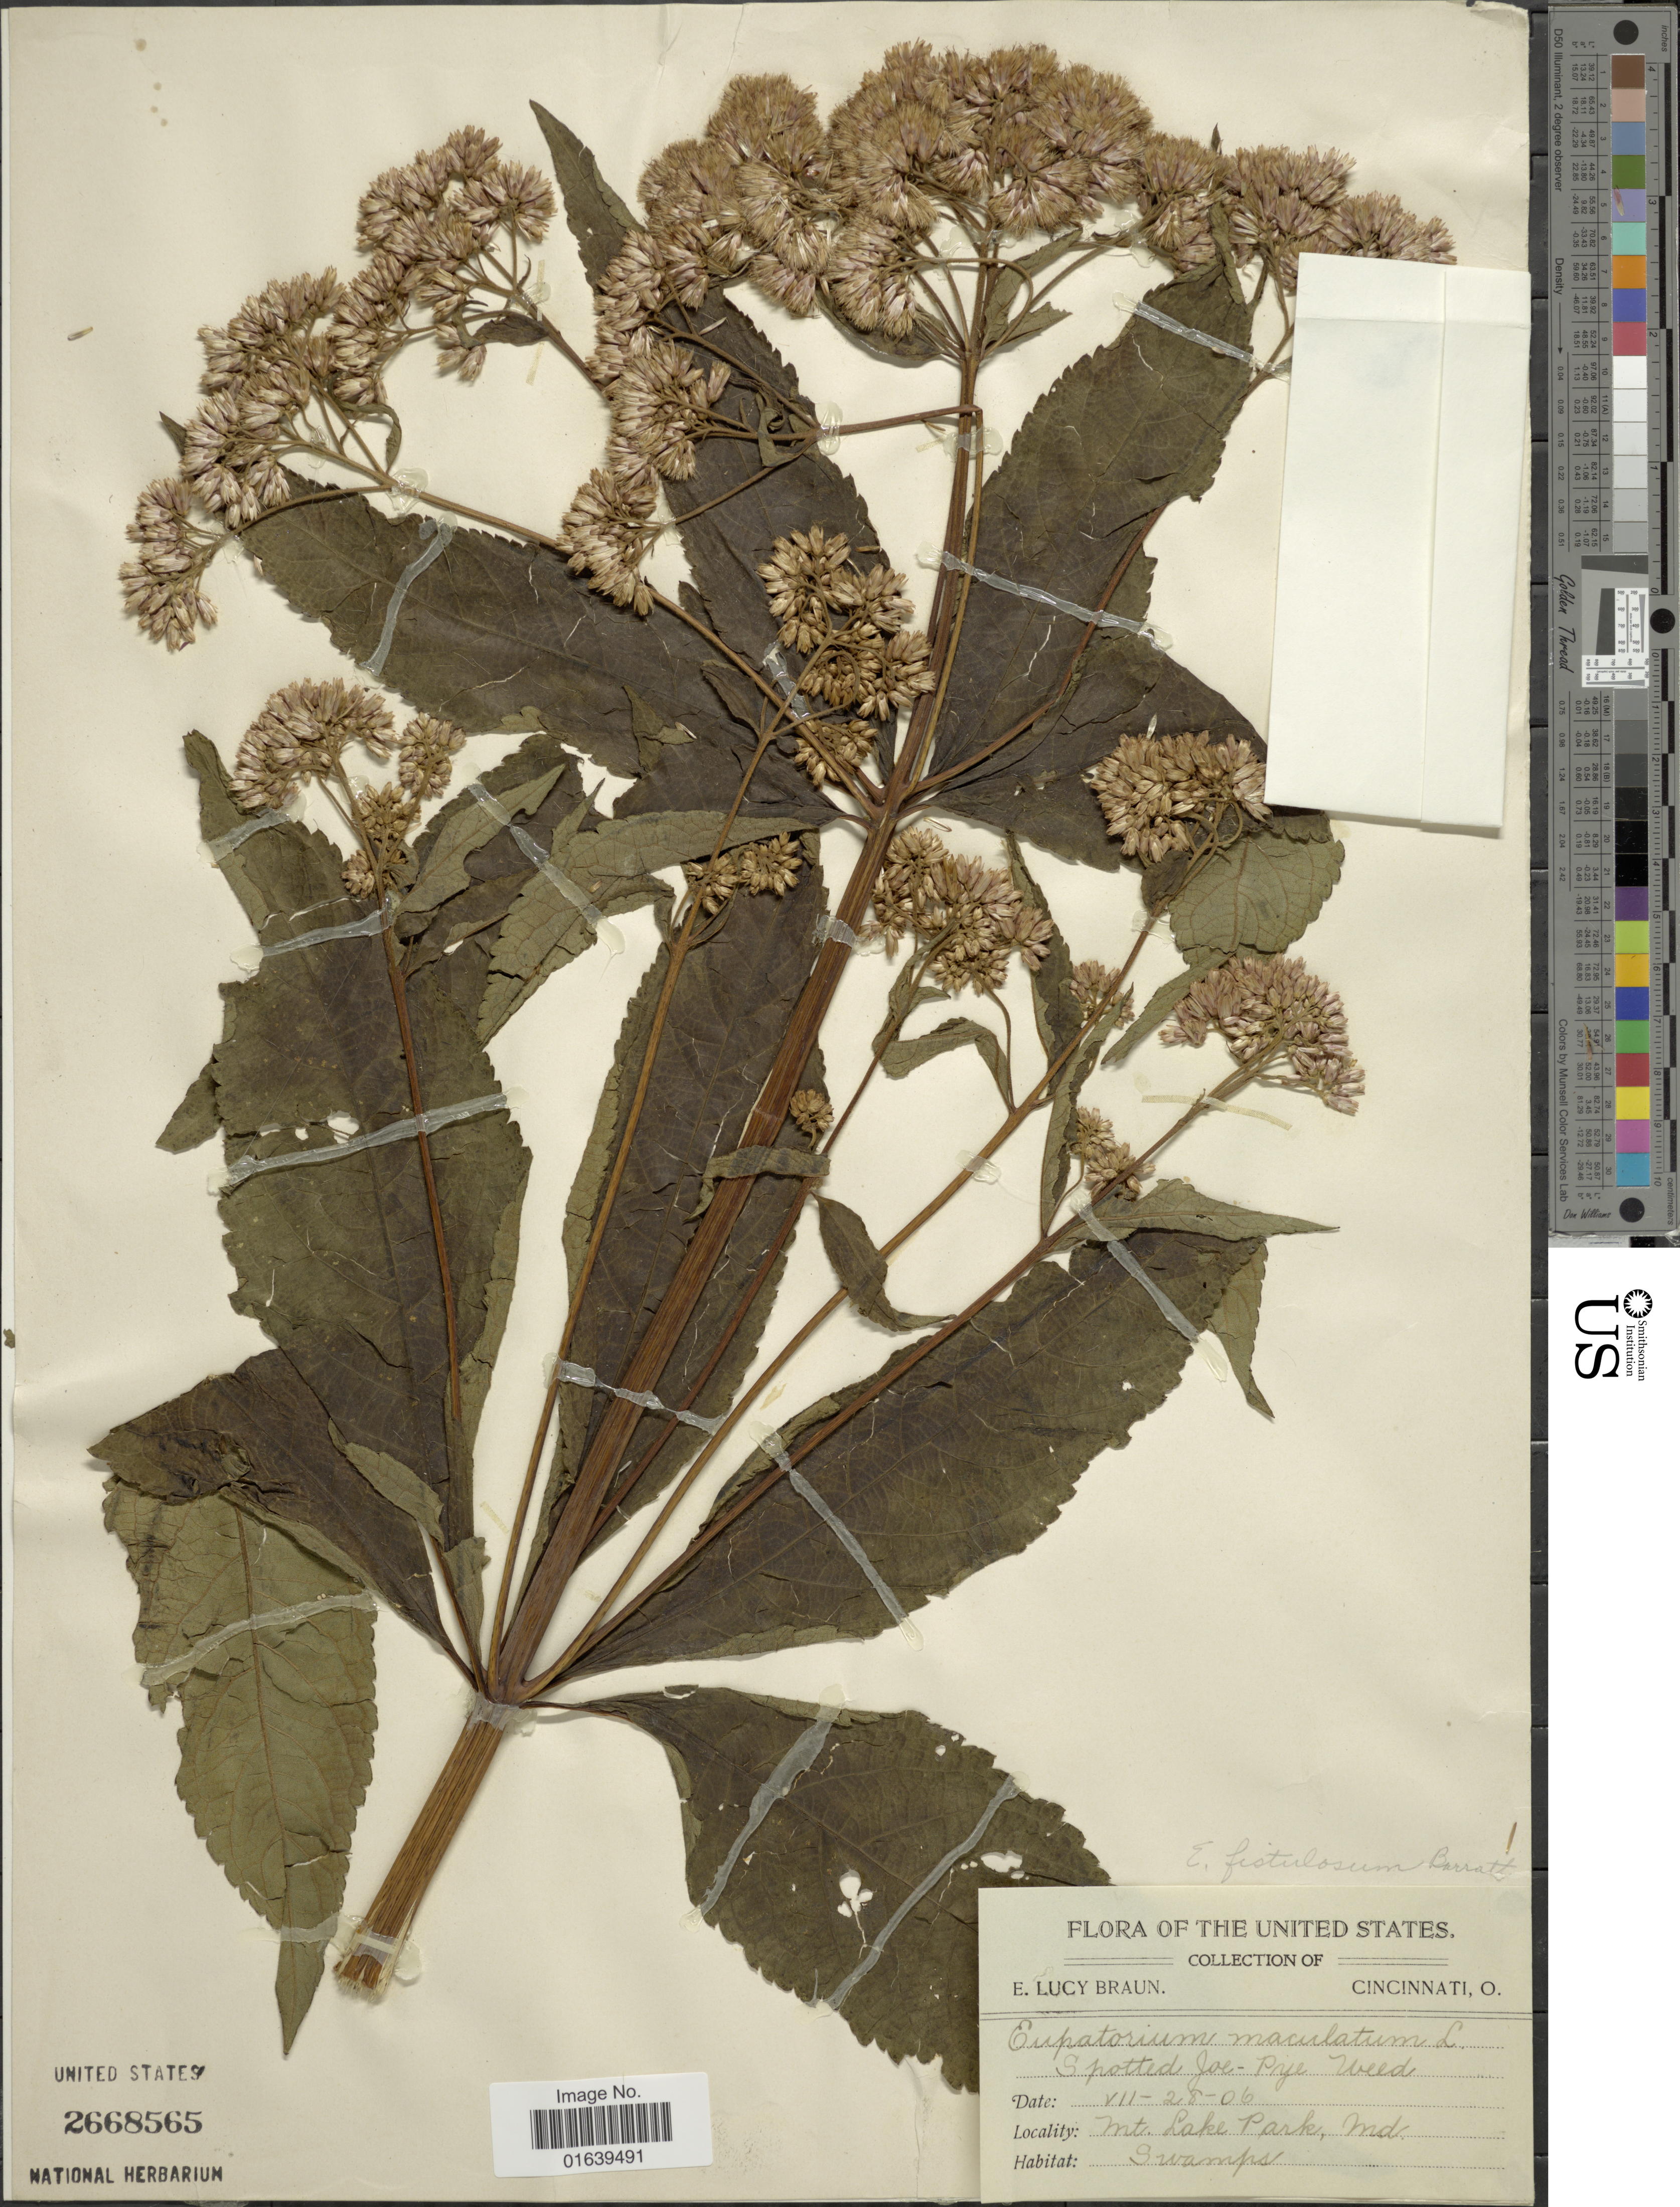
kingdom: Plantae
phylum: Tracheophyta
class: Magnoliopsida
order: Asterales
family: Asteraceae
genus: Eupatorium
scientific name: Eupatorium maculatum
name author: L.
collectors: E. L. Braun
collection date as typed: Transcribed d/m/y: 28/7/6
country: United States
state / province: Maryland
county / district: Garrett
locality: Mt. Lake Park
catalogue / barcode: US 2668565